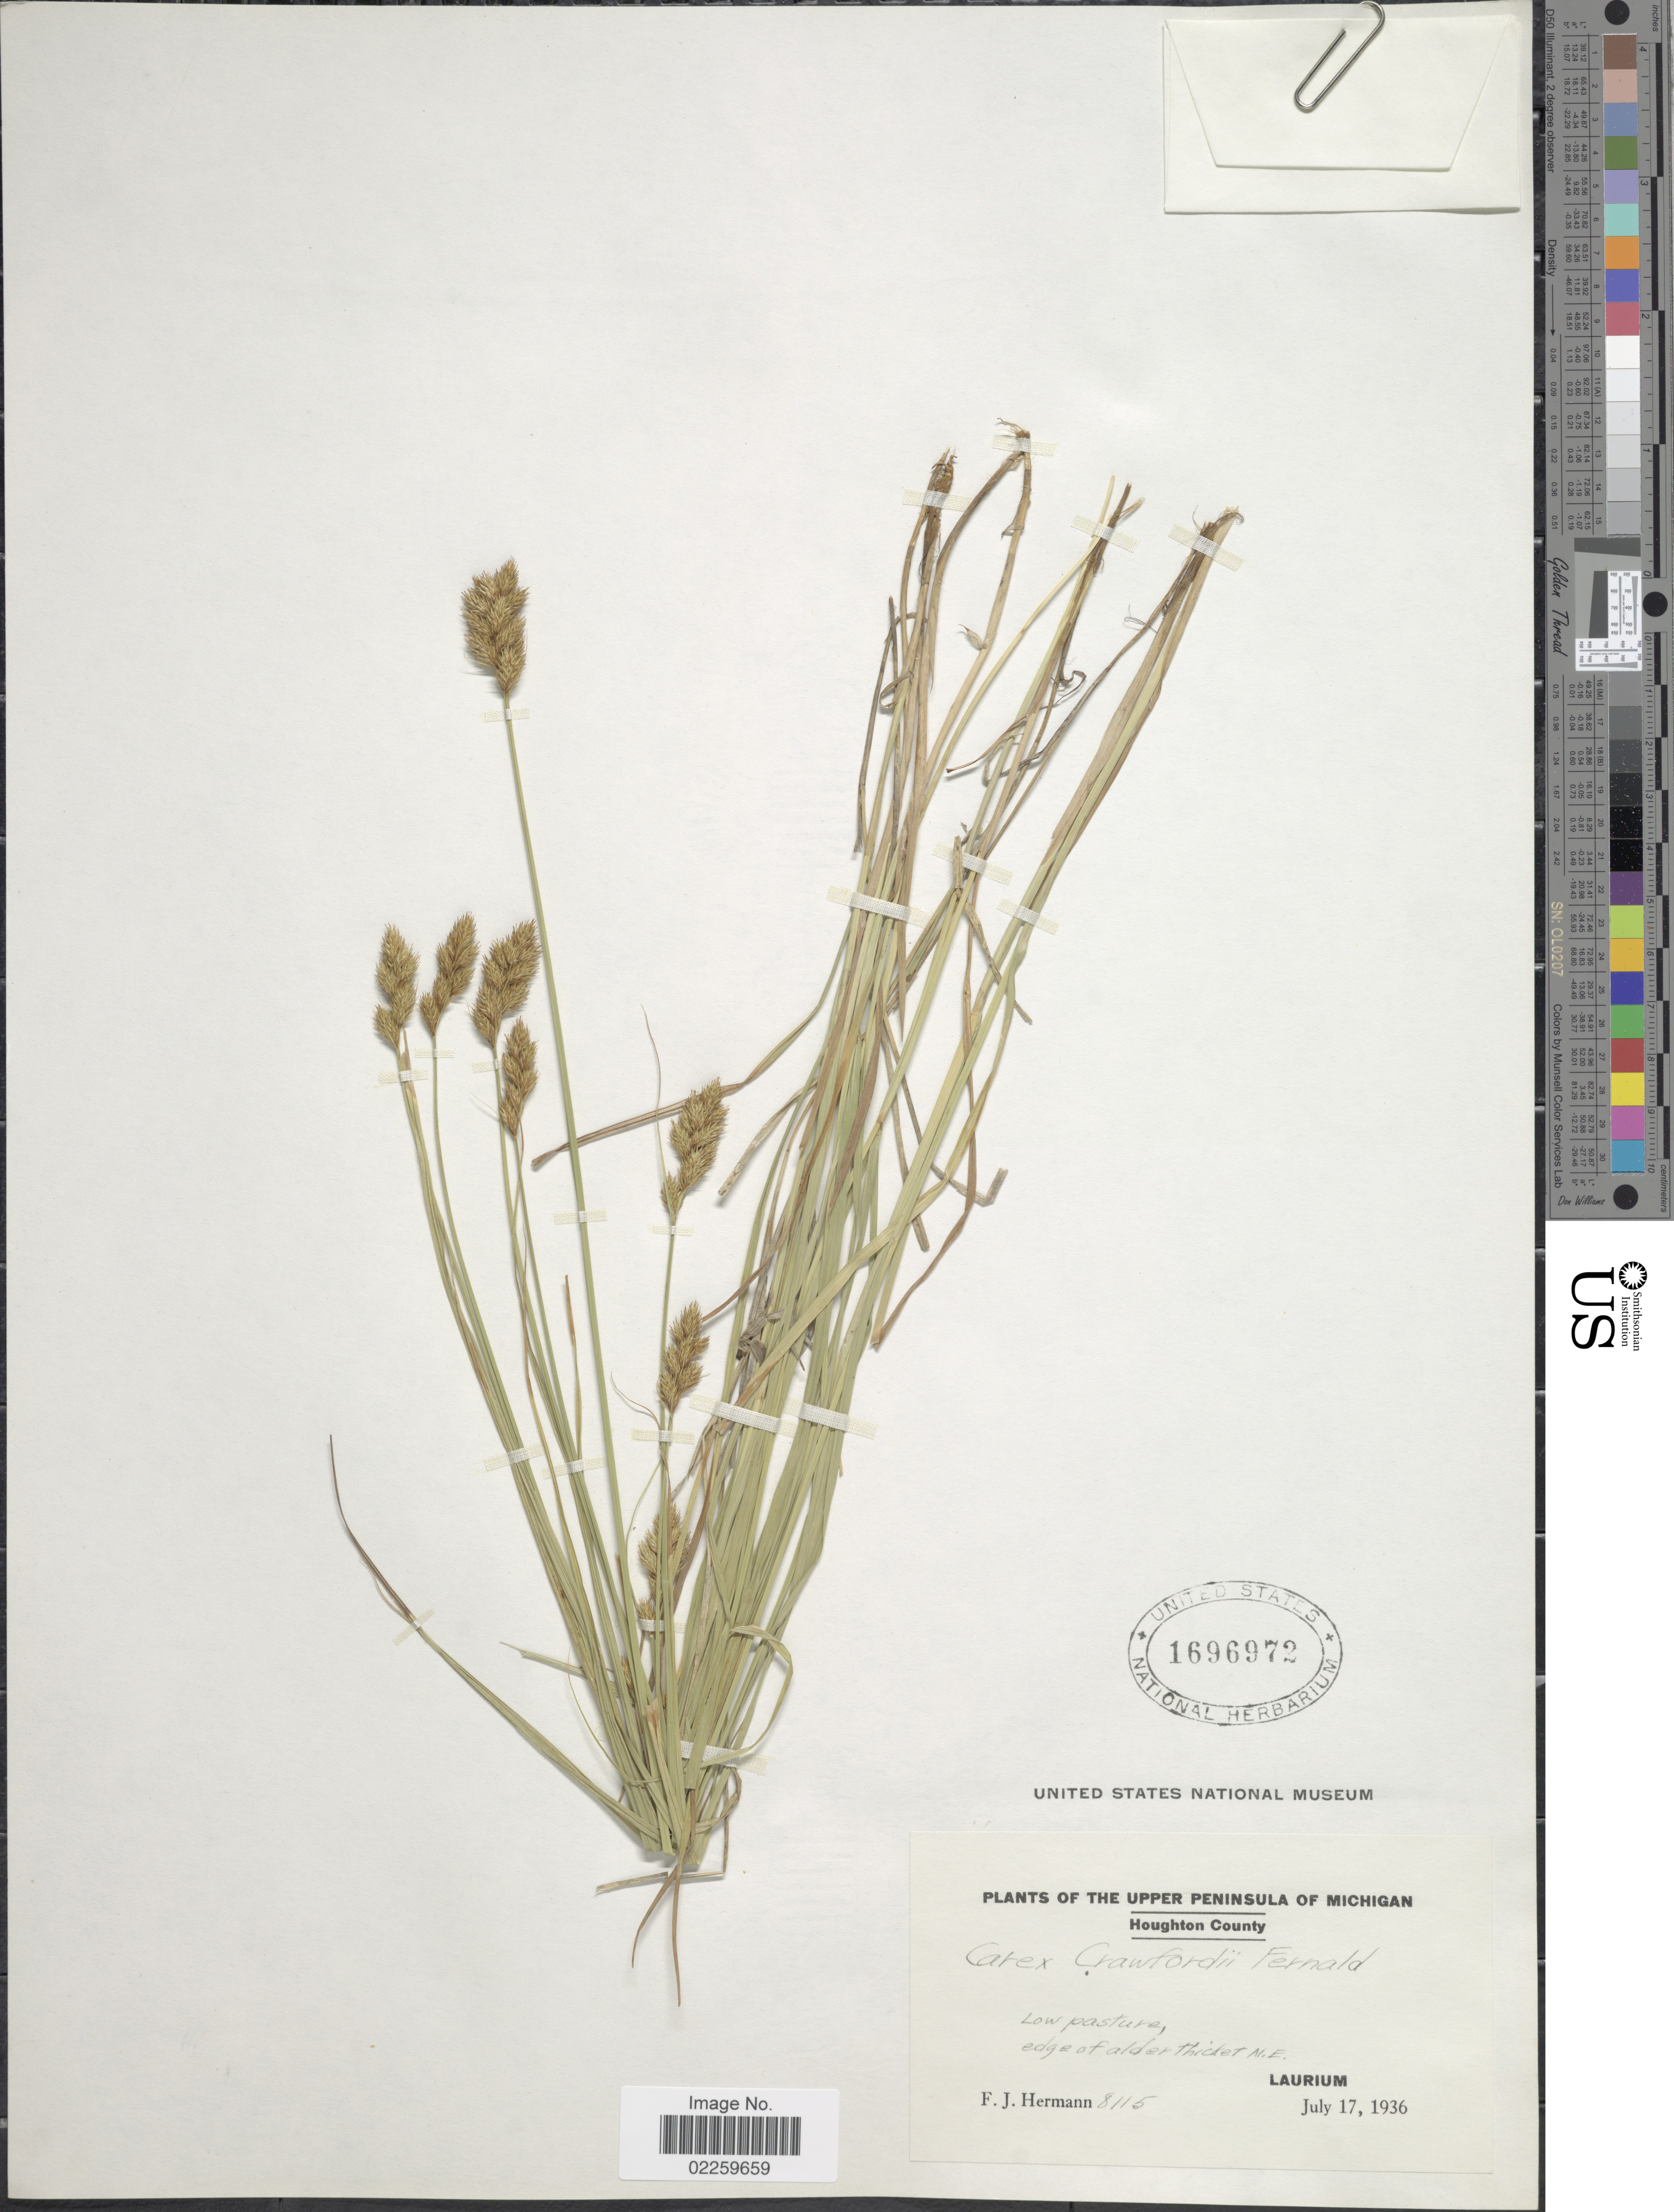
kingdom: Plantae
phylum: Tracheophyta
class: Liliopsida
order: Poales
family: Cyperaceae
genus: Carex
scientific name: Carex crawfordii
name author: Fernald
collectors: F. J. Hermann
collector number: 8115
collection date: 1936-07-17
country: United States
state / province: Michigan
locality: The Upper Peninsula of Michigan, Houghton County, low pasture, edge of alder thicket N.E., Laurium.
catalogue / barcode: US 1696972